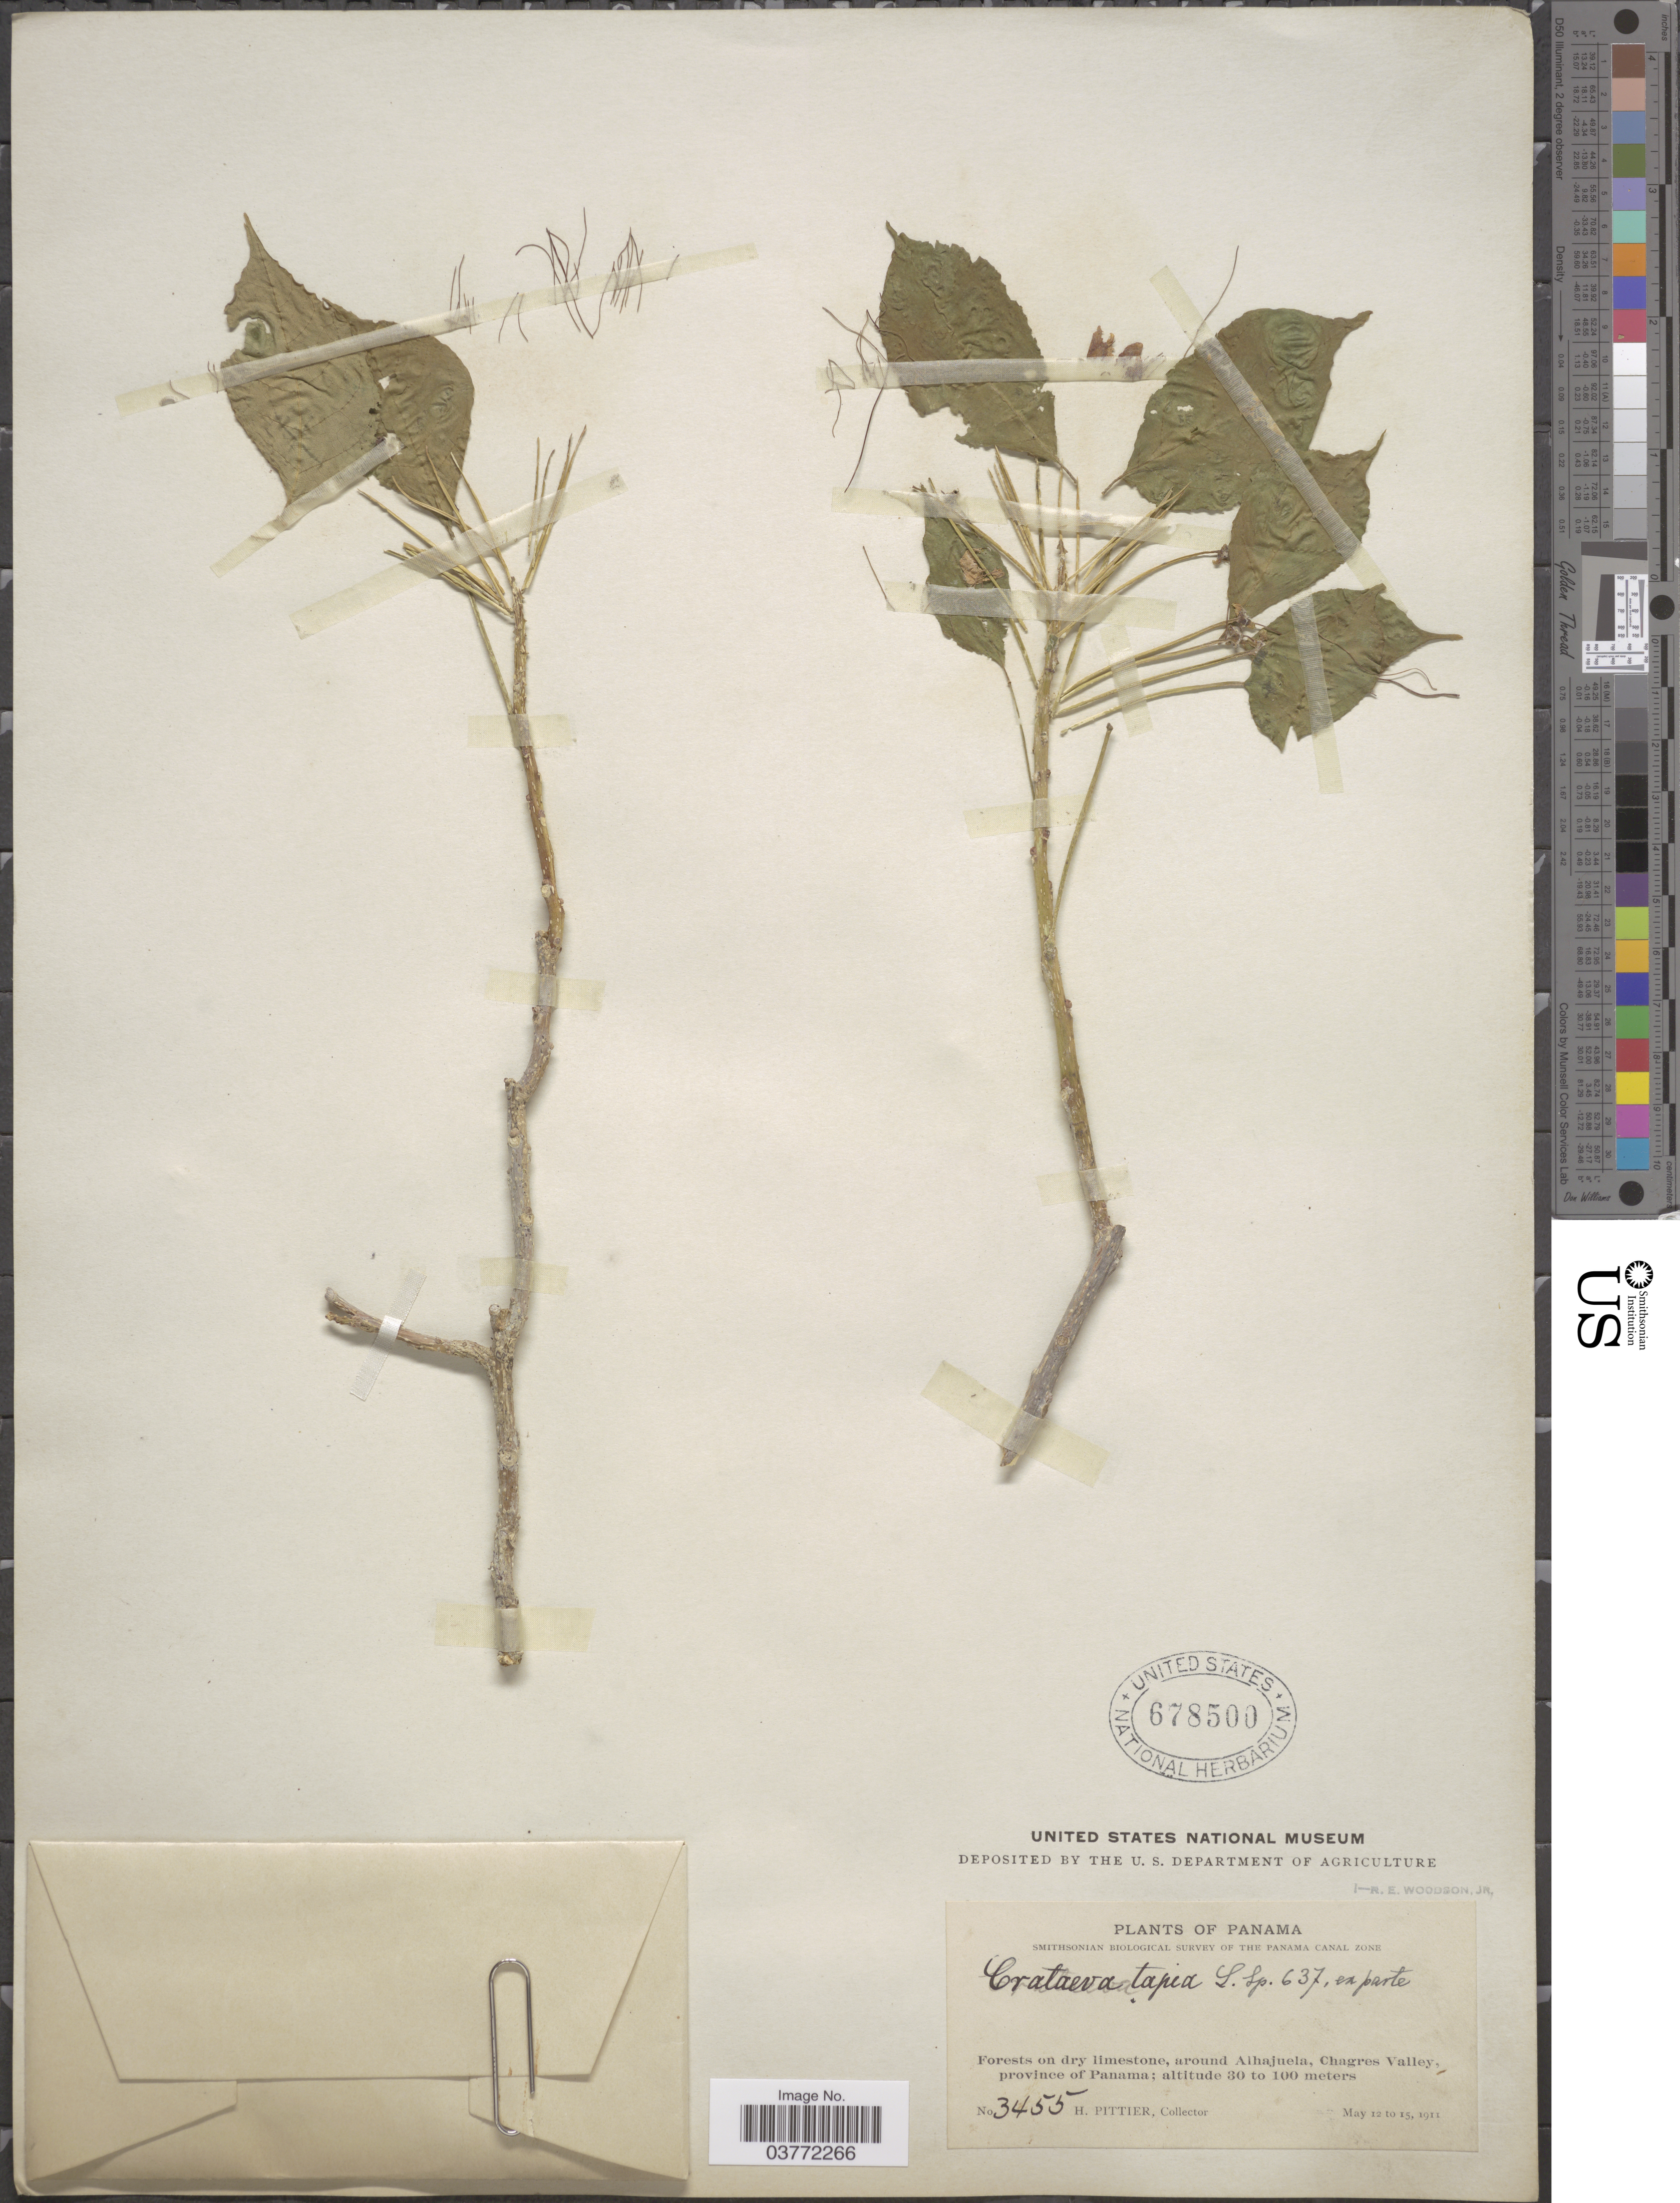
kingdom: Plantae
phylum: Tracheophyta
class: Magnoliopsida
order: Brassicales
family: Capparaceae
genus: Crateva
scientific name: Crateva tapia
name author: L.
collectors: H. F. Pittier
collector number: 3455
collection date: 1911-05-12/1911-05-15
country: Panama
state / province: Panamá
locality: Around Alhajuela, Chagres Valley.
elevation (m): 30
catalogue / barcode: US 678500